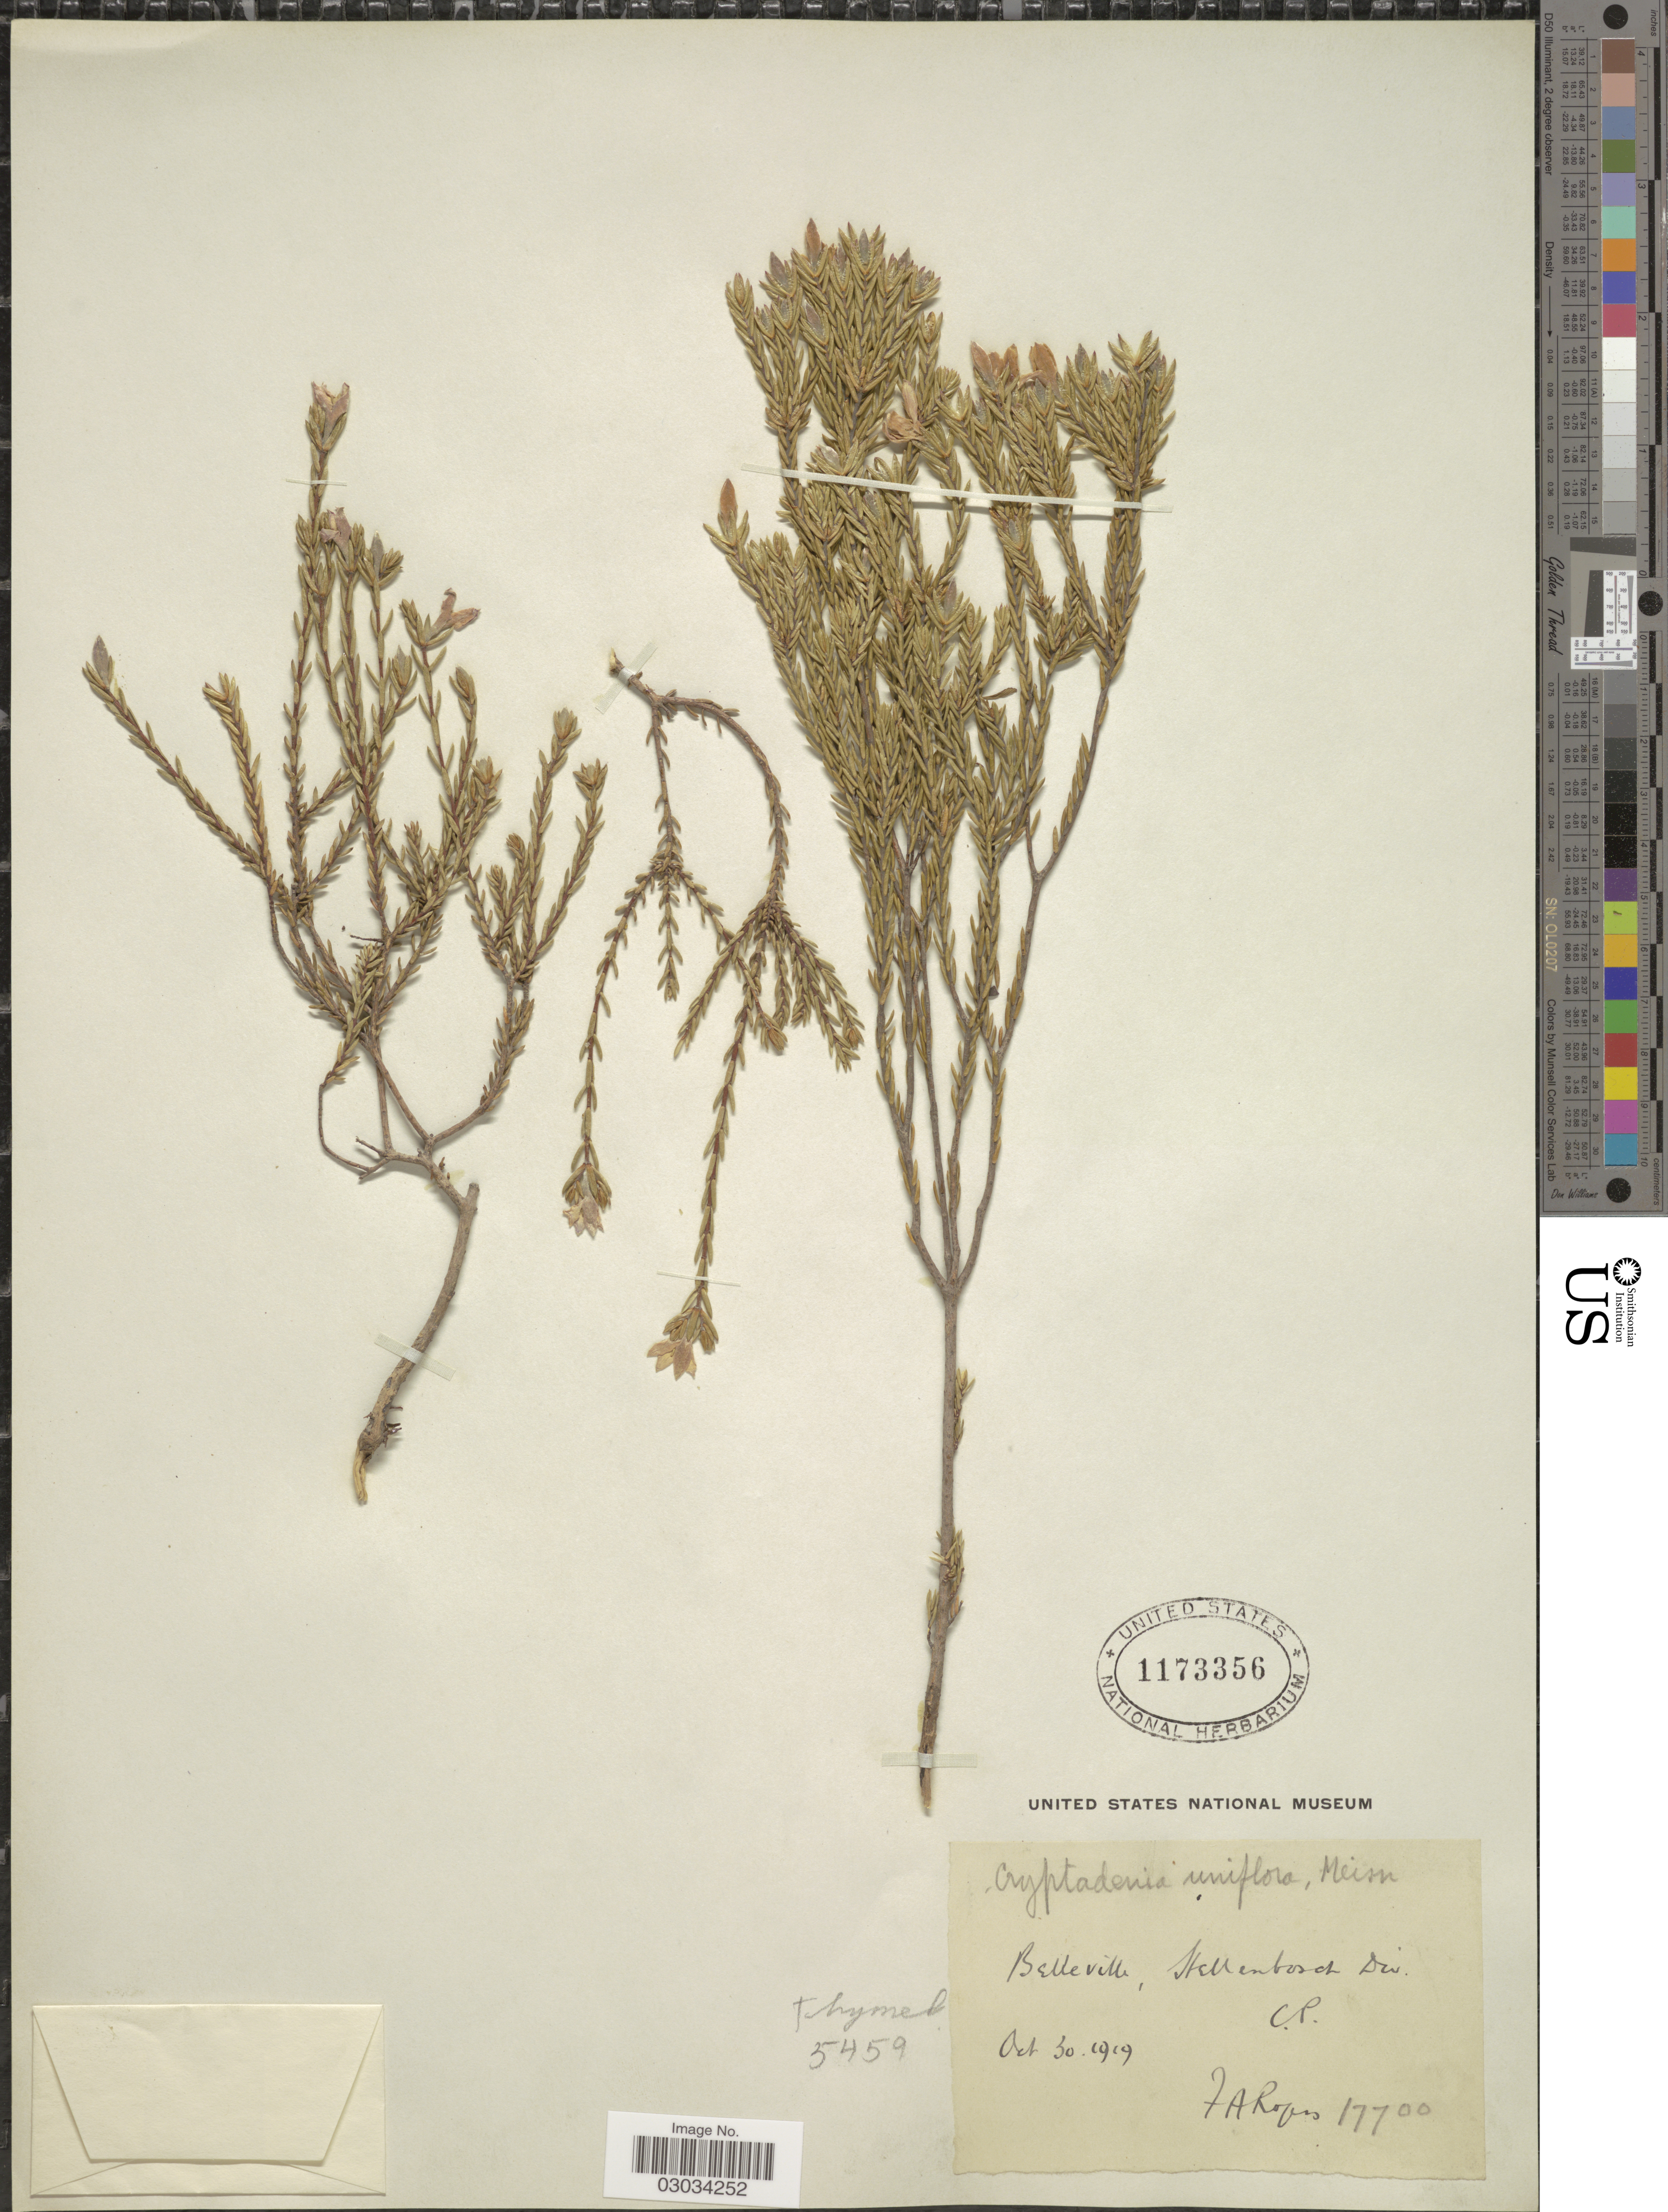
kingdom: Plantae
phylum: Tracheophyta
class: Magnoliopsida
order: Malvales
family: Thymelaeaceae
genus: Lachnaea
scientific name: Lachnaea uniflora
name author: (L.) Crantz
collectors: F. A. Rogers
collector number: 17700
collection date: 1919-10-30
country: South Africa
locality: Belle Ville, Stellenbord Div. C.P.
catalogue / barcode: US 1173356